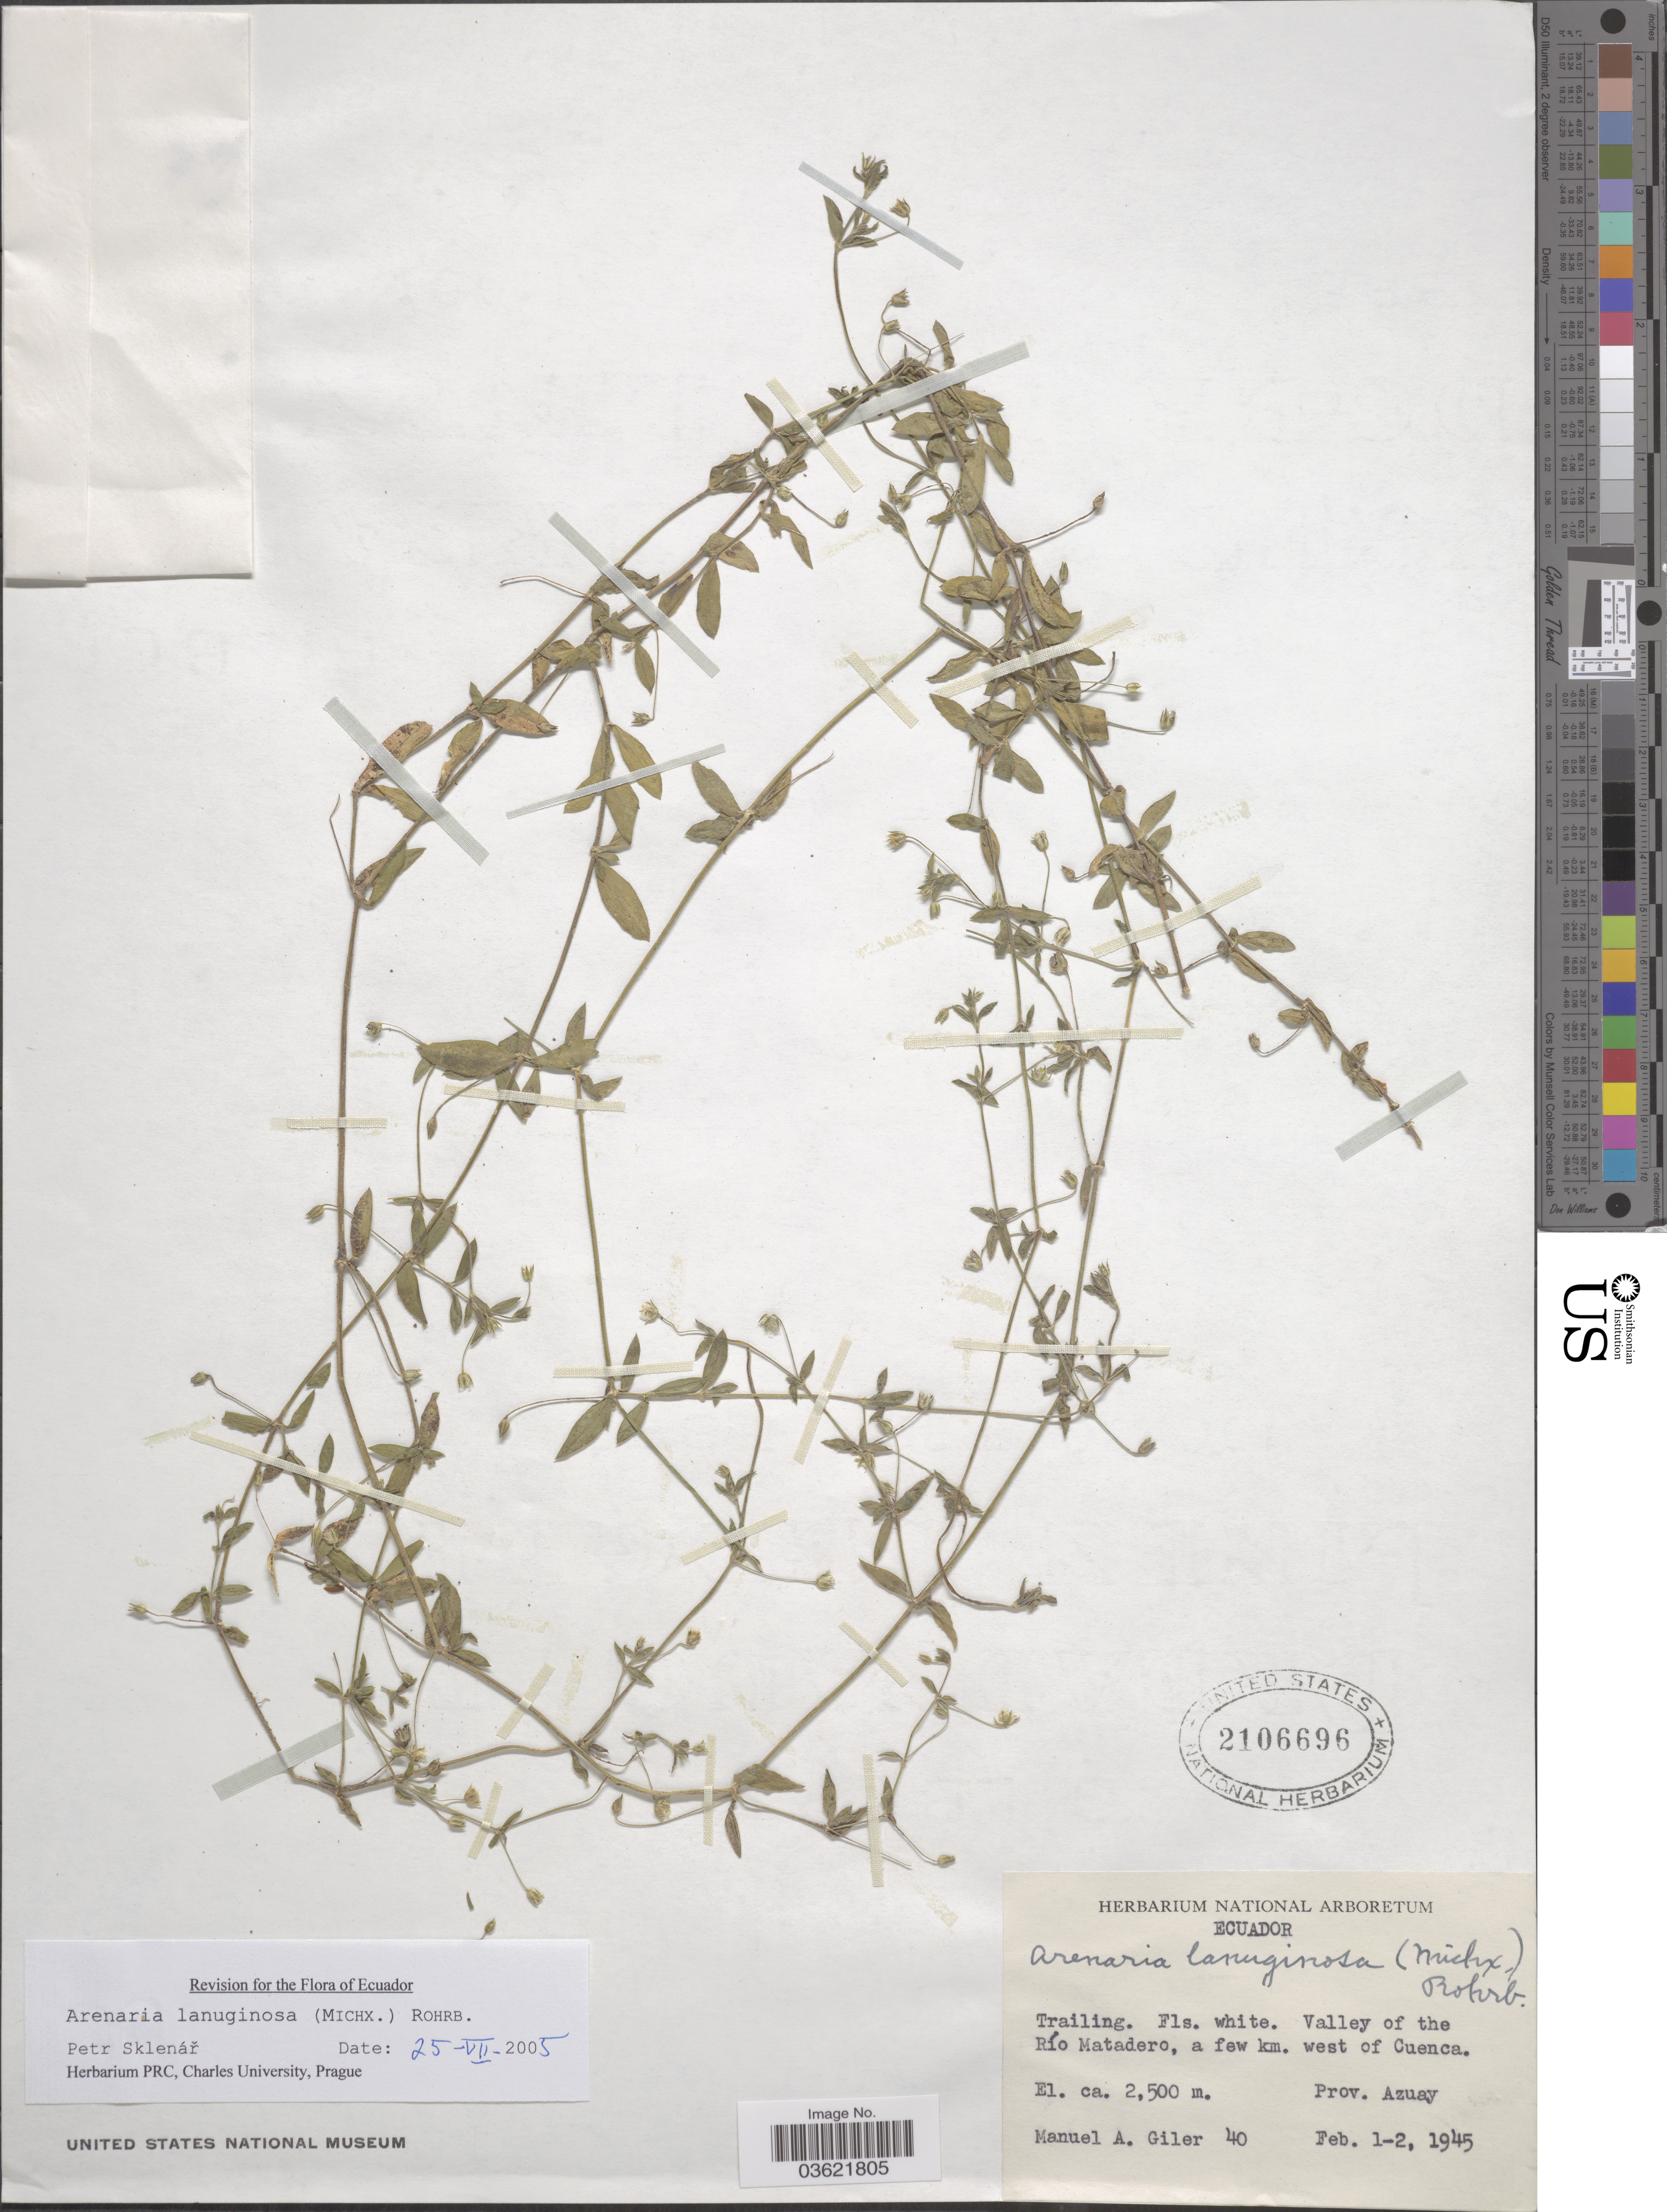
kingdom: Plantae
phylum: Tracheophyta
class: Magnoliopsida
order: Caryophyllales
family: Caryophyllaceae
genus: Arenaria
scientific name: Arenaria lanuginosa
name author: (Michx.) Rohrb.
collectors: M. Gíler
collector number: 40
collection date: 1945-02-01/1945-02-02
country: Ecuador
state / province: Azuay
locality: Trailing. Valley of the Río Matadero, a few km. west of Cuenca.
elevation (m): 2500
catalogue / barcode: US 2106696